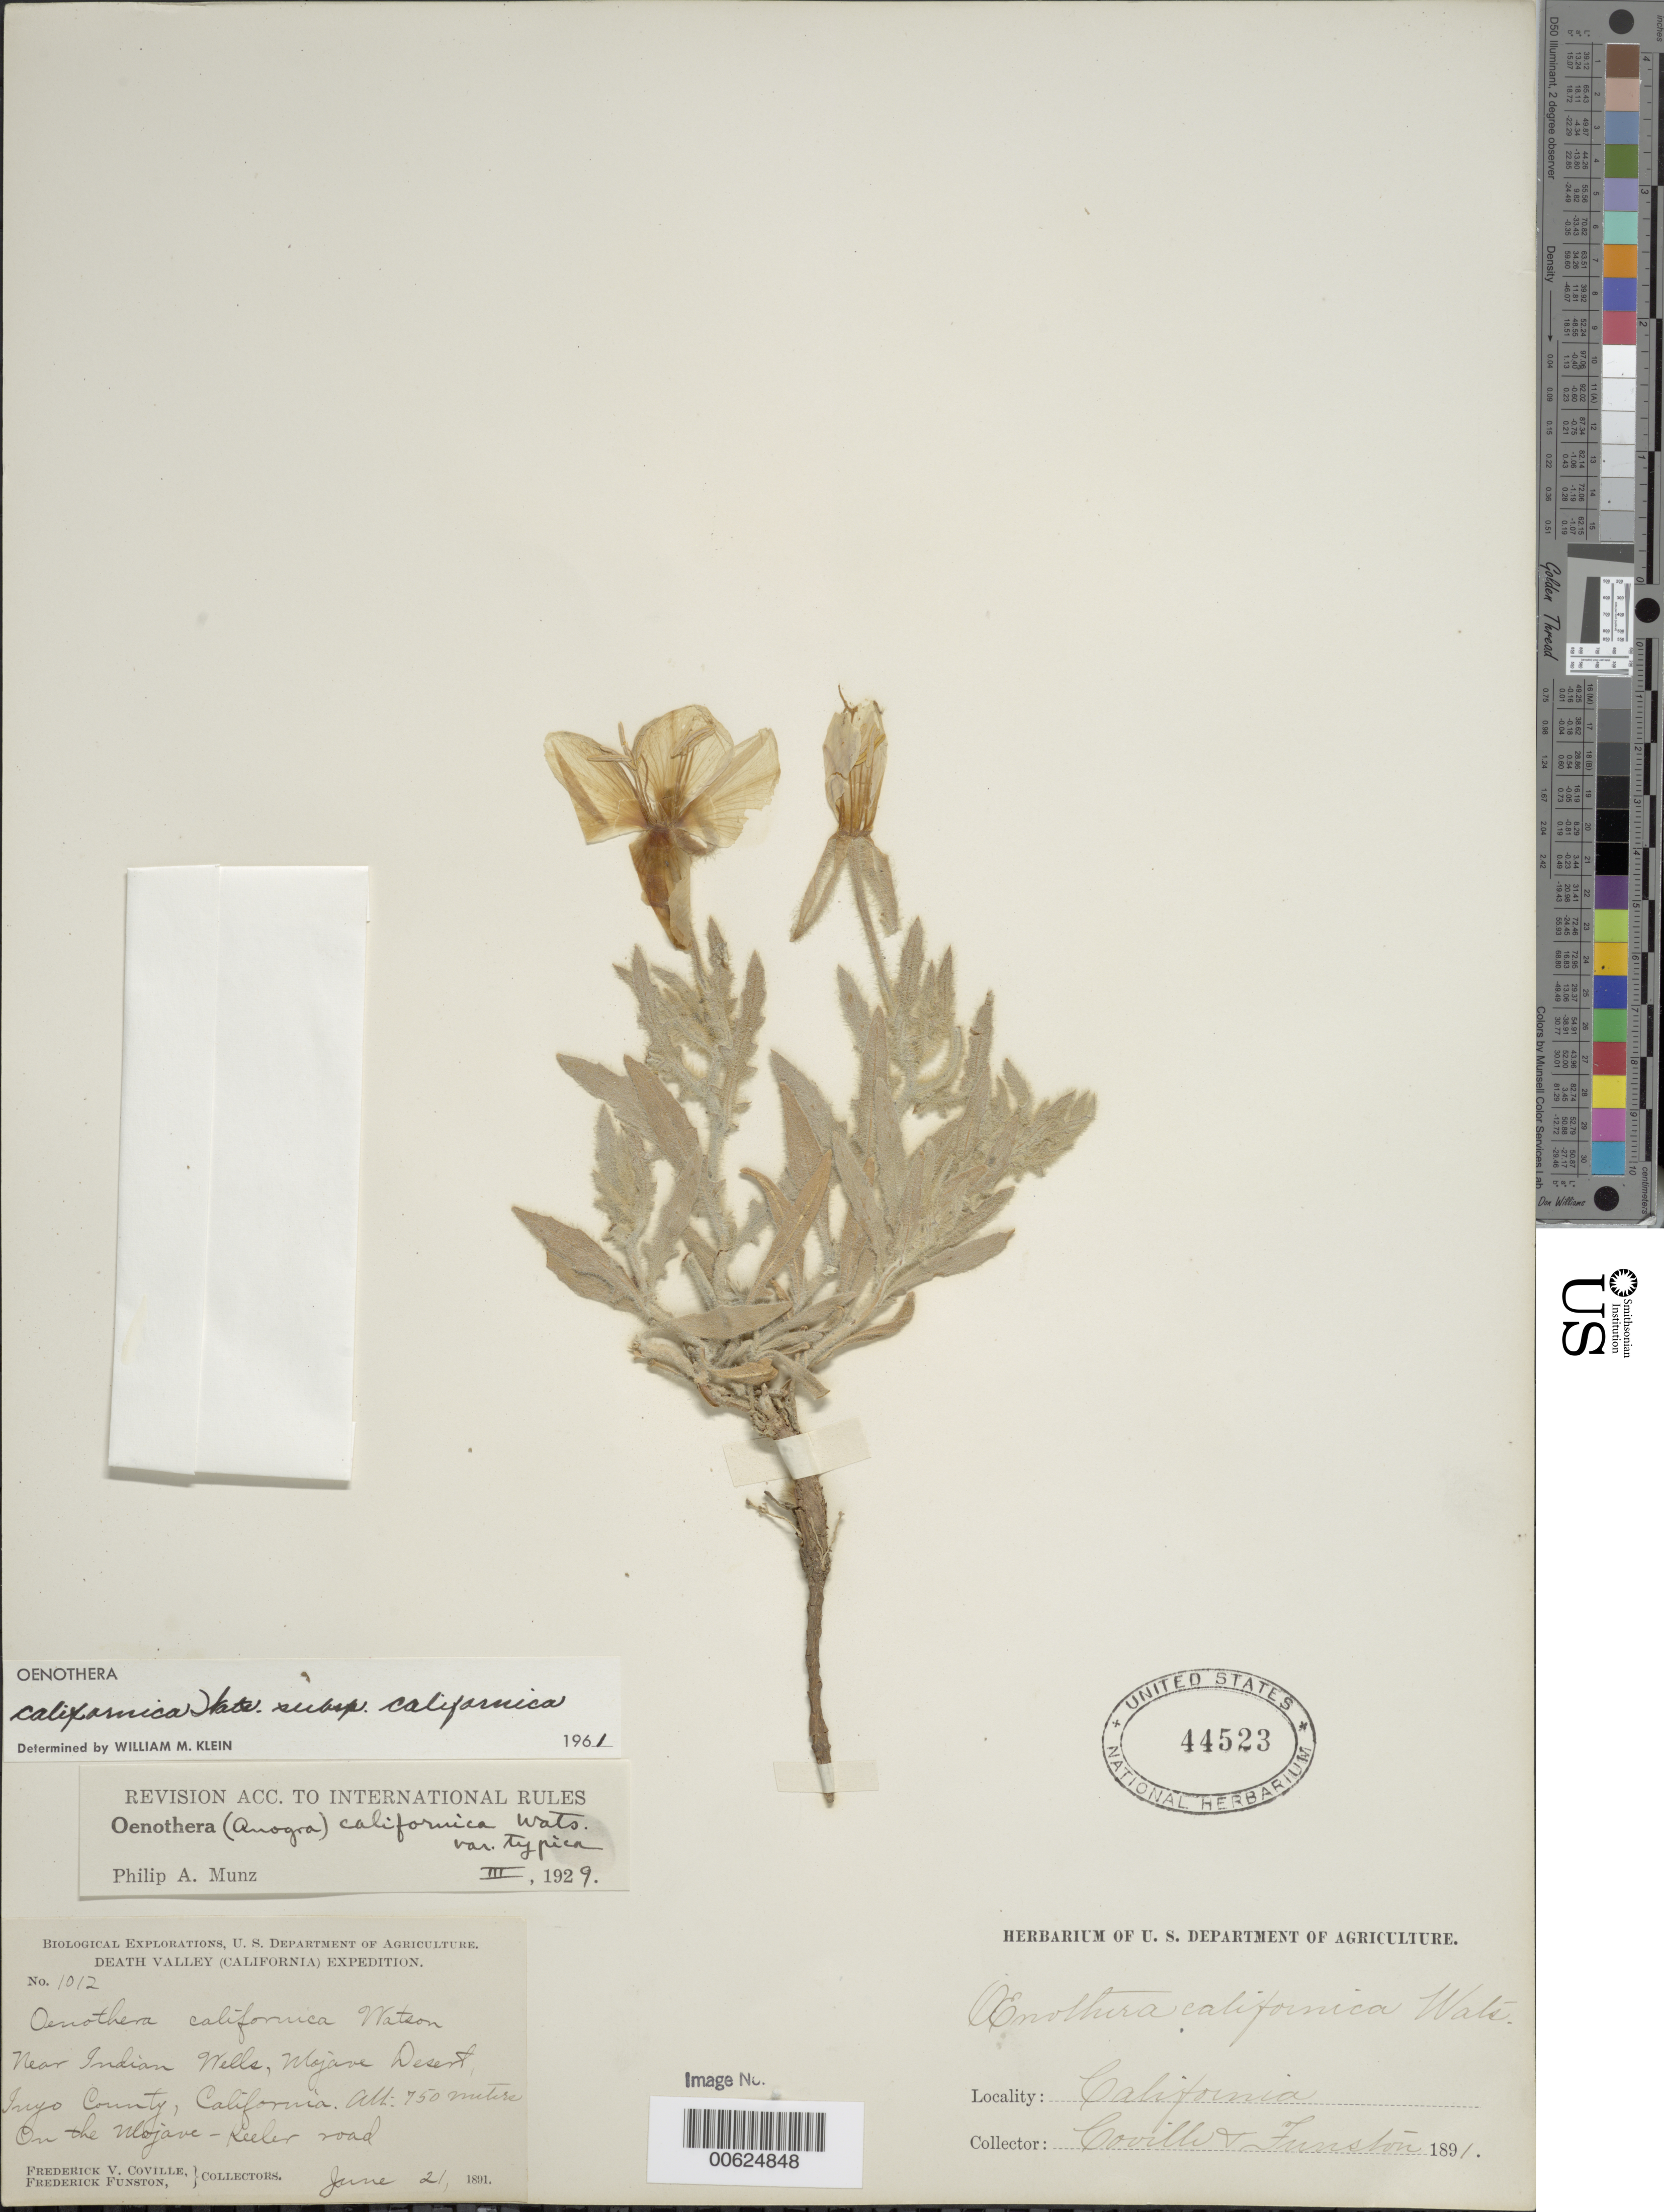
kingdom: Plantae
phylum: Tracheophyta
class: Magnoliopsida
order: Myrtales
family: Onagraceae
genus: Oenothera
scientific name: Oenothera avita subsp. californica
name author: (S. Watson) W.L. Wagner & Gandhi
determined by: Wagner, W. L., (BOT), Smithsonian Institution - National Museum of Natural History (UNITED STATES)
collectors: F. V. Coville & F. Funston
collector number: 1012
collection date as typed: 21 Jun 1891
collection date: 1891-06-21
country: United States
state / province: California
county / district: Inyo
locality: Near Indian Wells, Mojave Desert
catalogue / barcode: US 44523